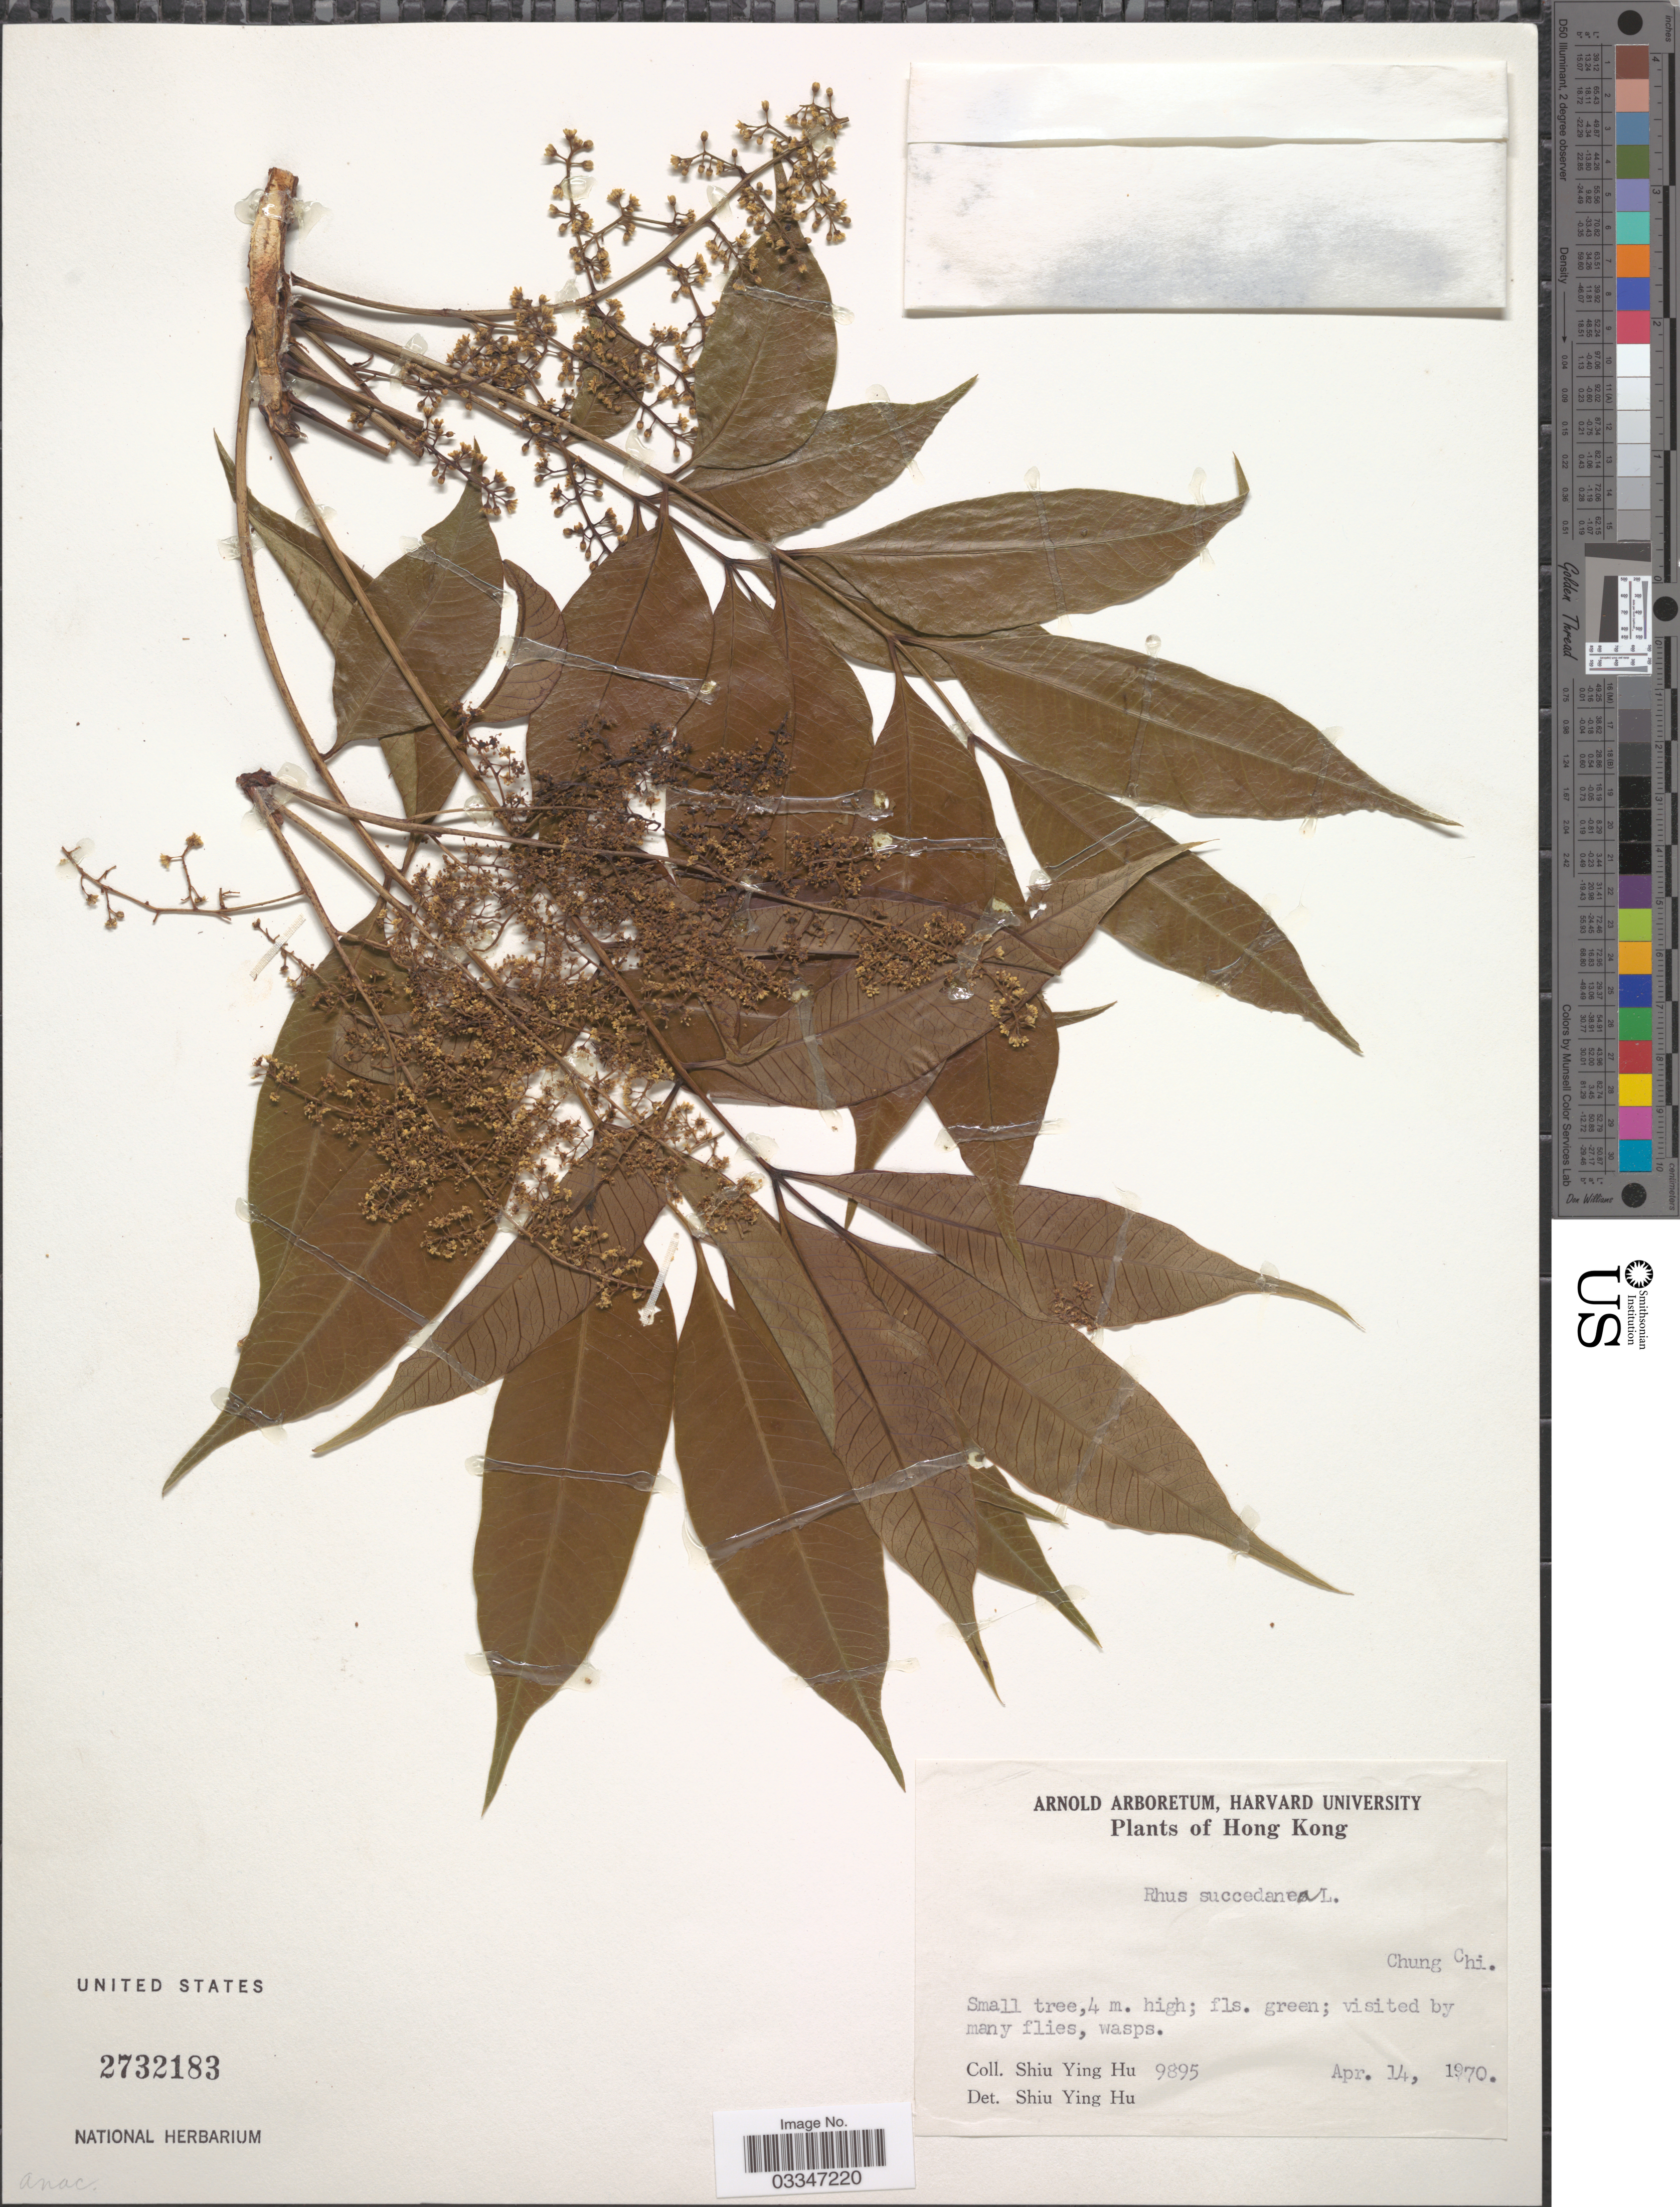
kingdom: Plantae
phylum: Tracheophyta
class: Magnoliopsida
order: Sapindales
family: Anacardiaceae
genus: Rhus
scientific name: Rhus succedanea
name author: L.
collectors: S. Y. Hu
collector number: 9895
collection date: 1970-04-14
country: China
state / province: Hong Kong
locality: Chung Chi.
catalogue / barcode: US 2732183